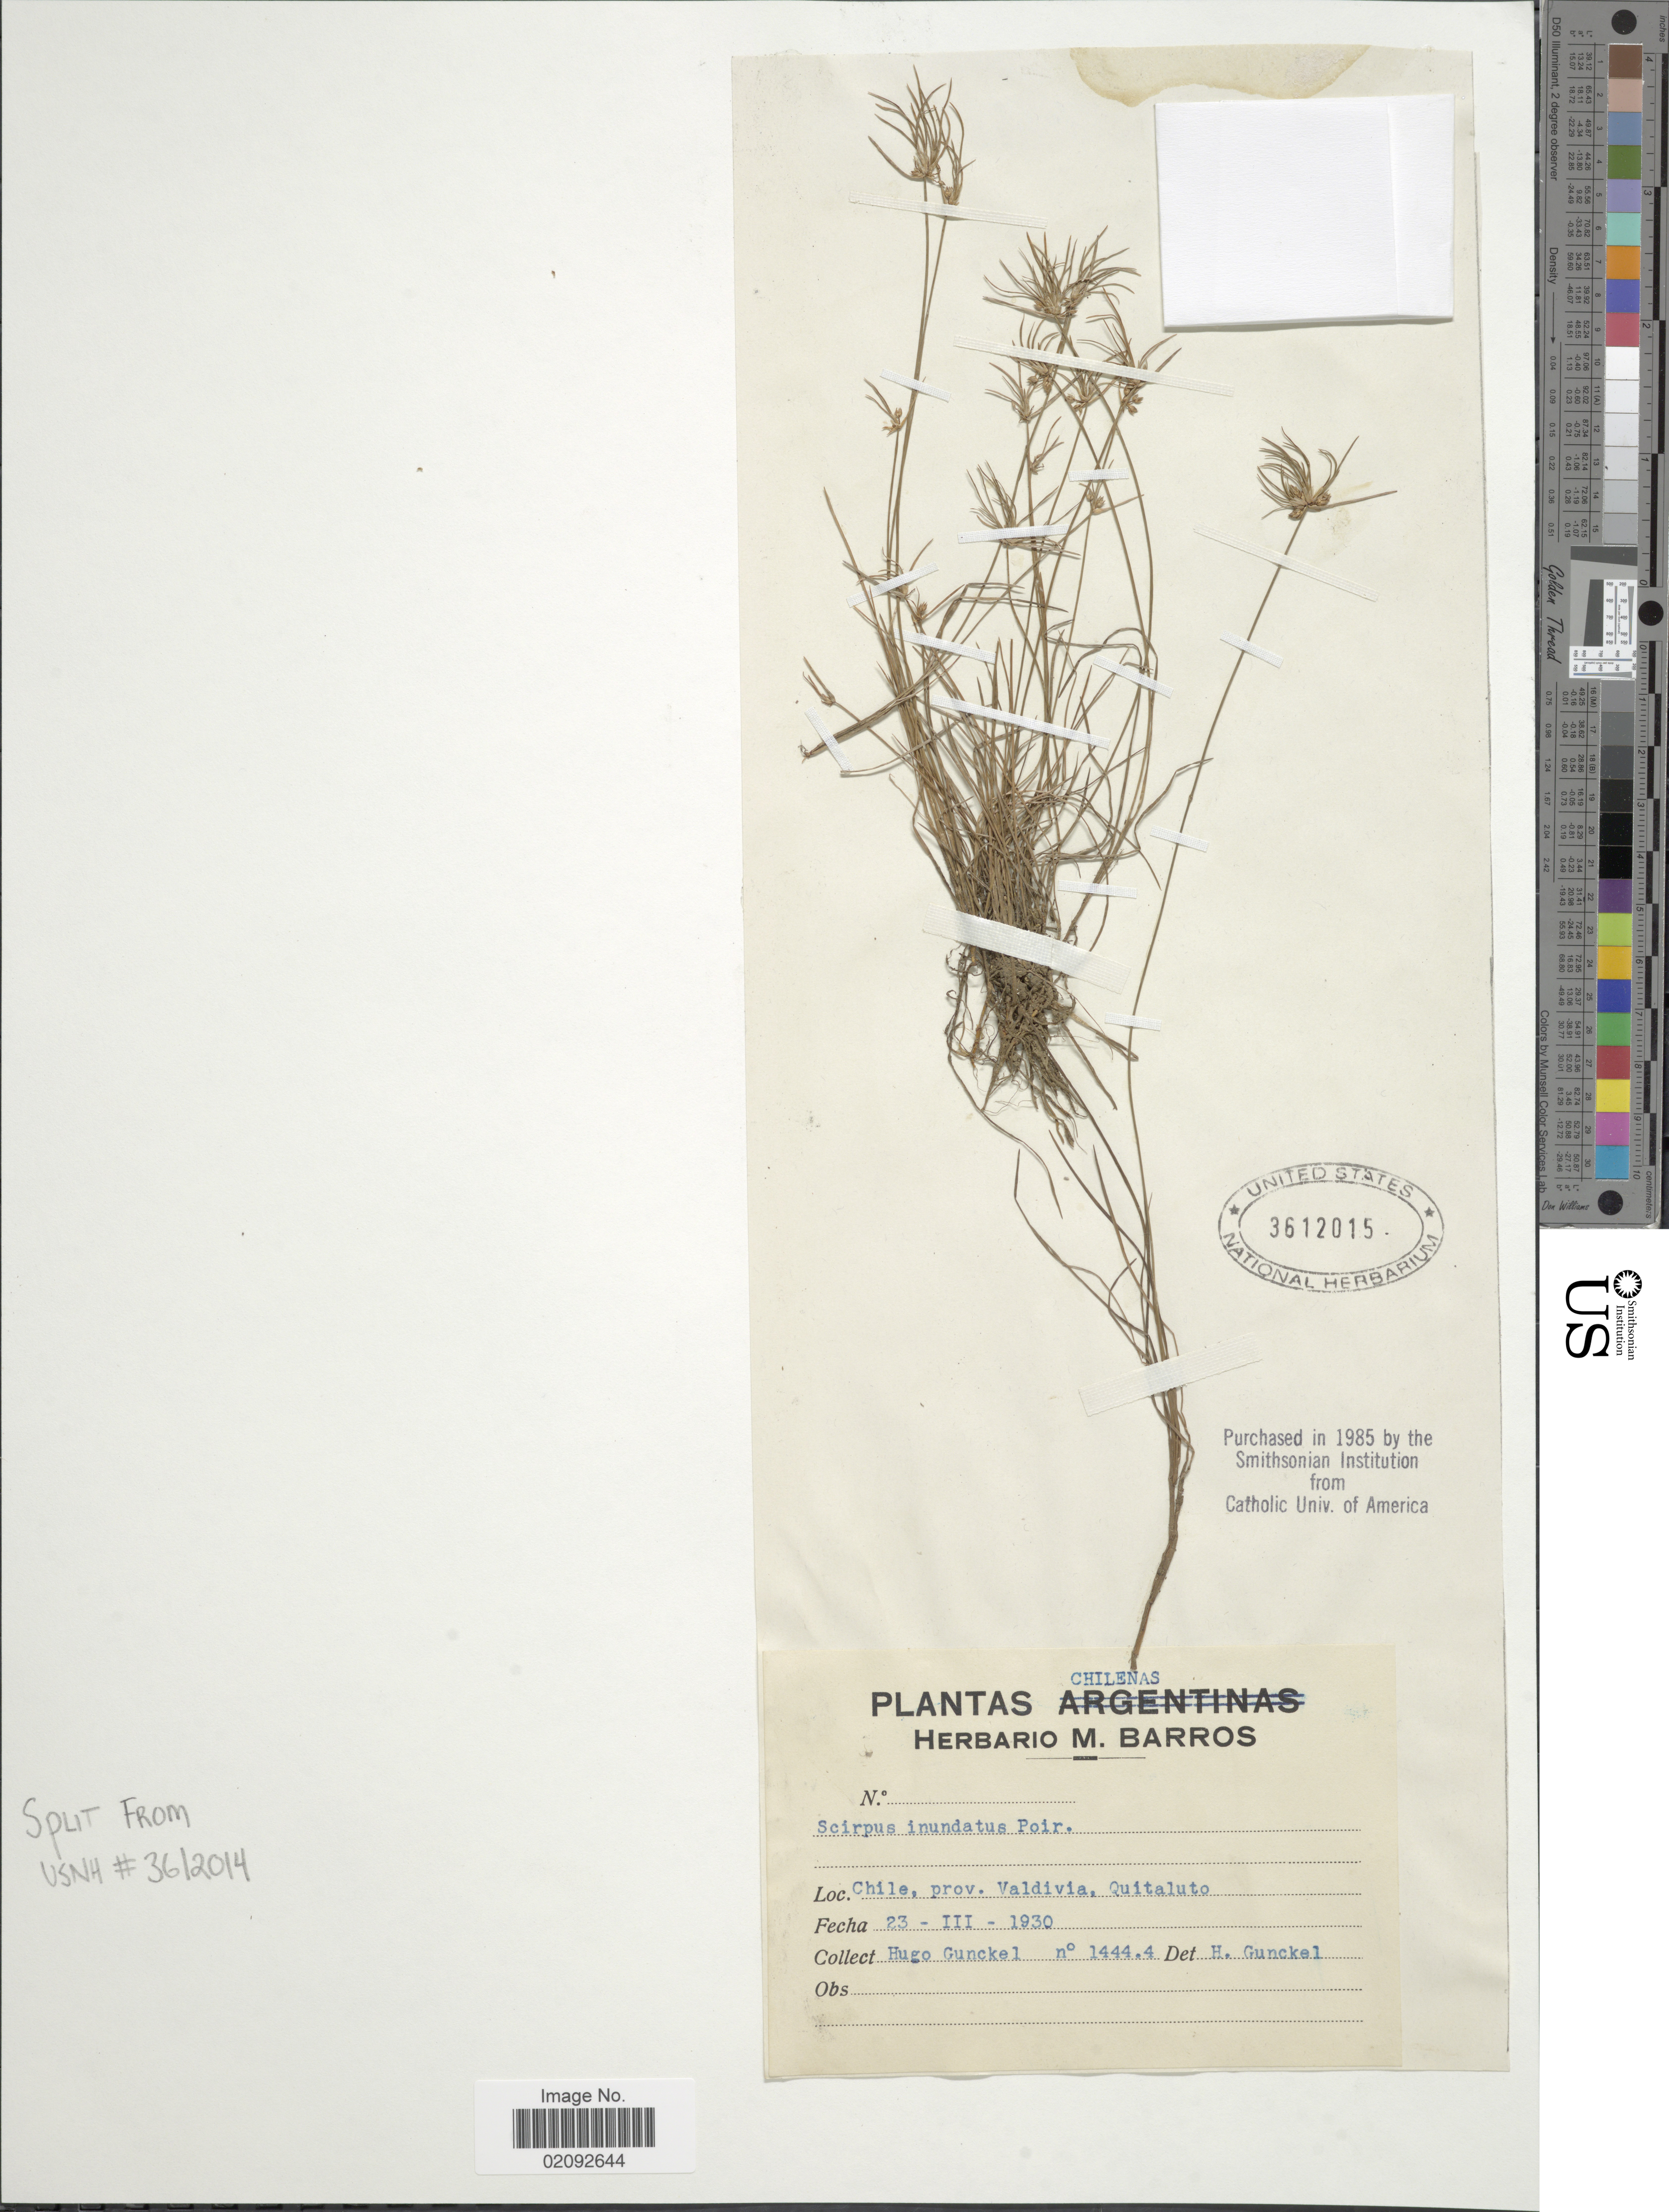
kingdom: Plantae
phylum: Tracheophyta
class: Liliopsida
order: Poales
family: Cyperaceae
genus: Isolepis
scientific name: Isolepis nigricans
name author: Kunth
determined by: Strong, Mark T., (BOT), Smithsonian Institution - National Museum of Natural History (UNITED STATES)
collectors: H. Gunckel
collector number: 14444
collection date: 1930-03-23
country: Chile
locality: Prov. Valdivia, Quitaluto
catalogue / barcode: US 3612015